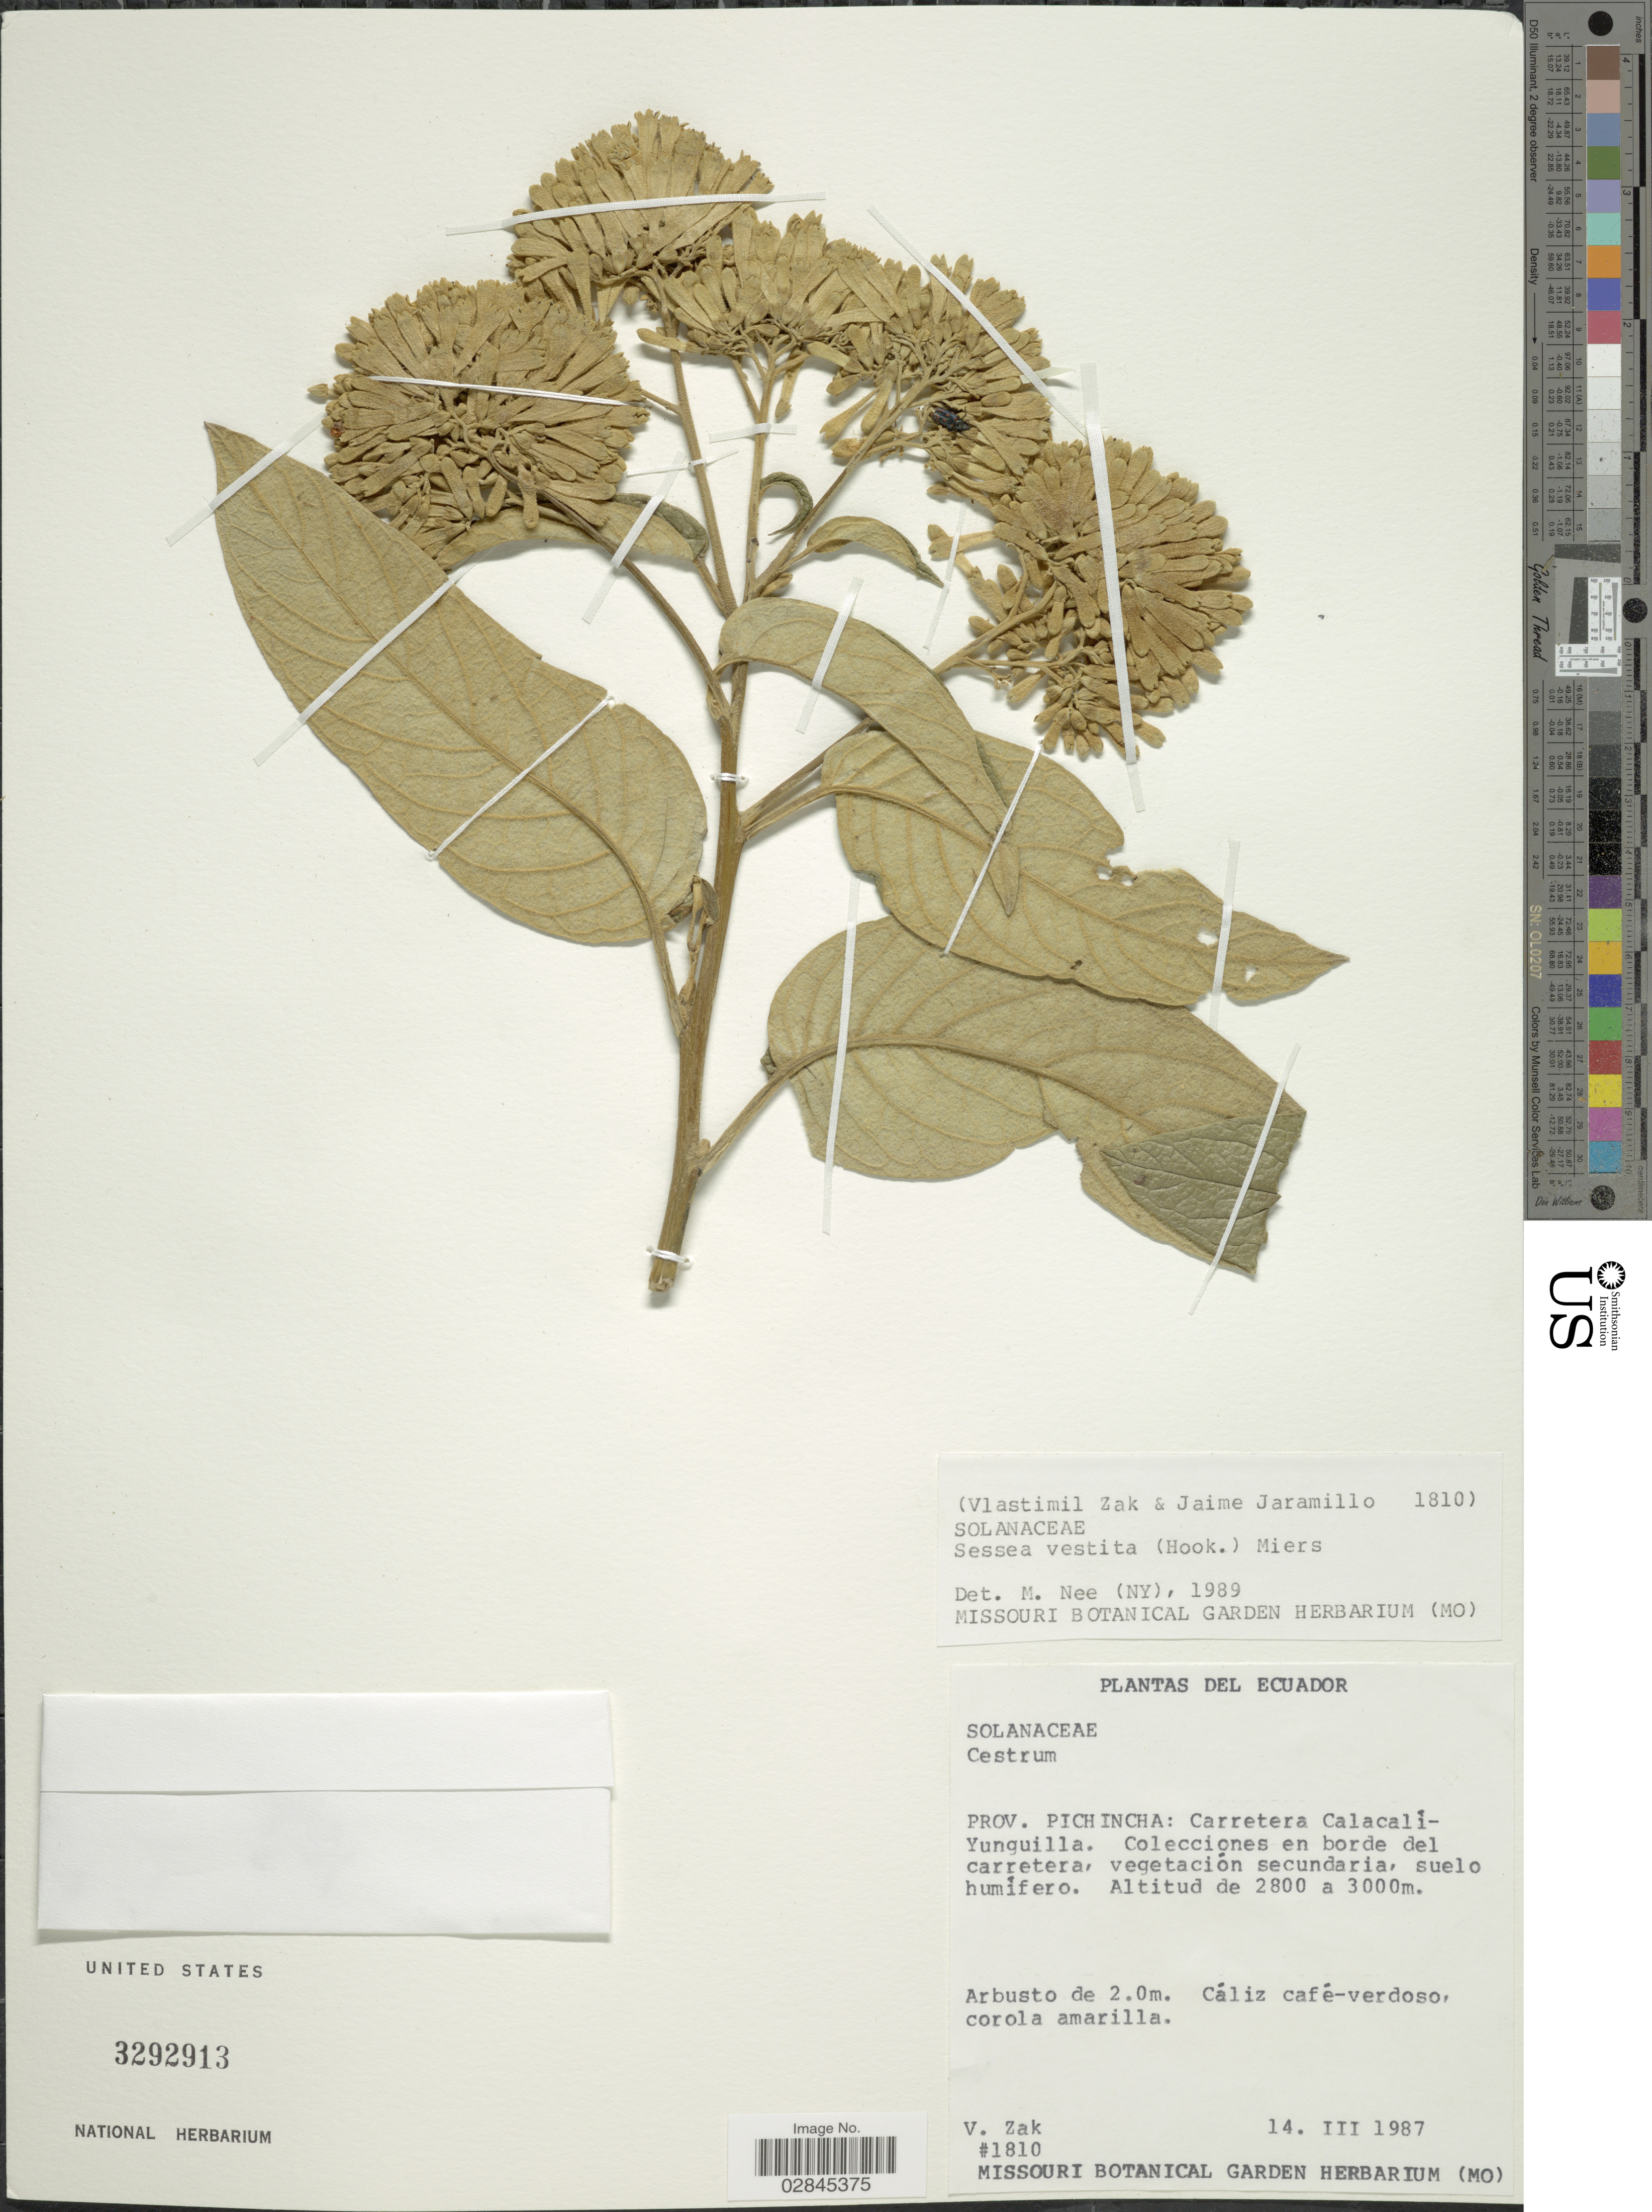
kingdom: Plantae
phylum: Tracheophyta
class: Magnoliopsida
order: Solanales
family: Solanaceae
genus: Cestrum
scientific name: Cestrum vestitum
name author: Hook.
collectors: V. Zak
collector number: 1810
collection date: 1987-03-14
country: Ecuador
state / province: Pichincha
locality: Carretera Calacali-Yunguilla.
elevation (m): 2800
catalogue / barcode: US 3292913